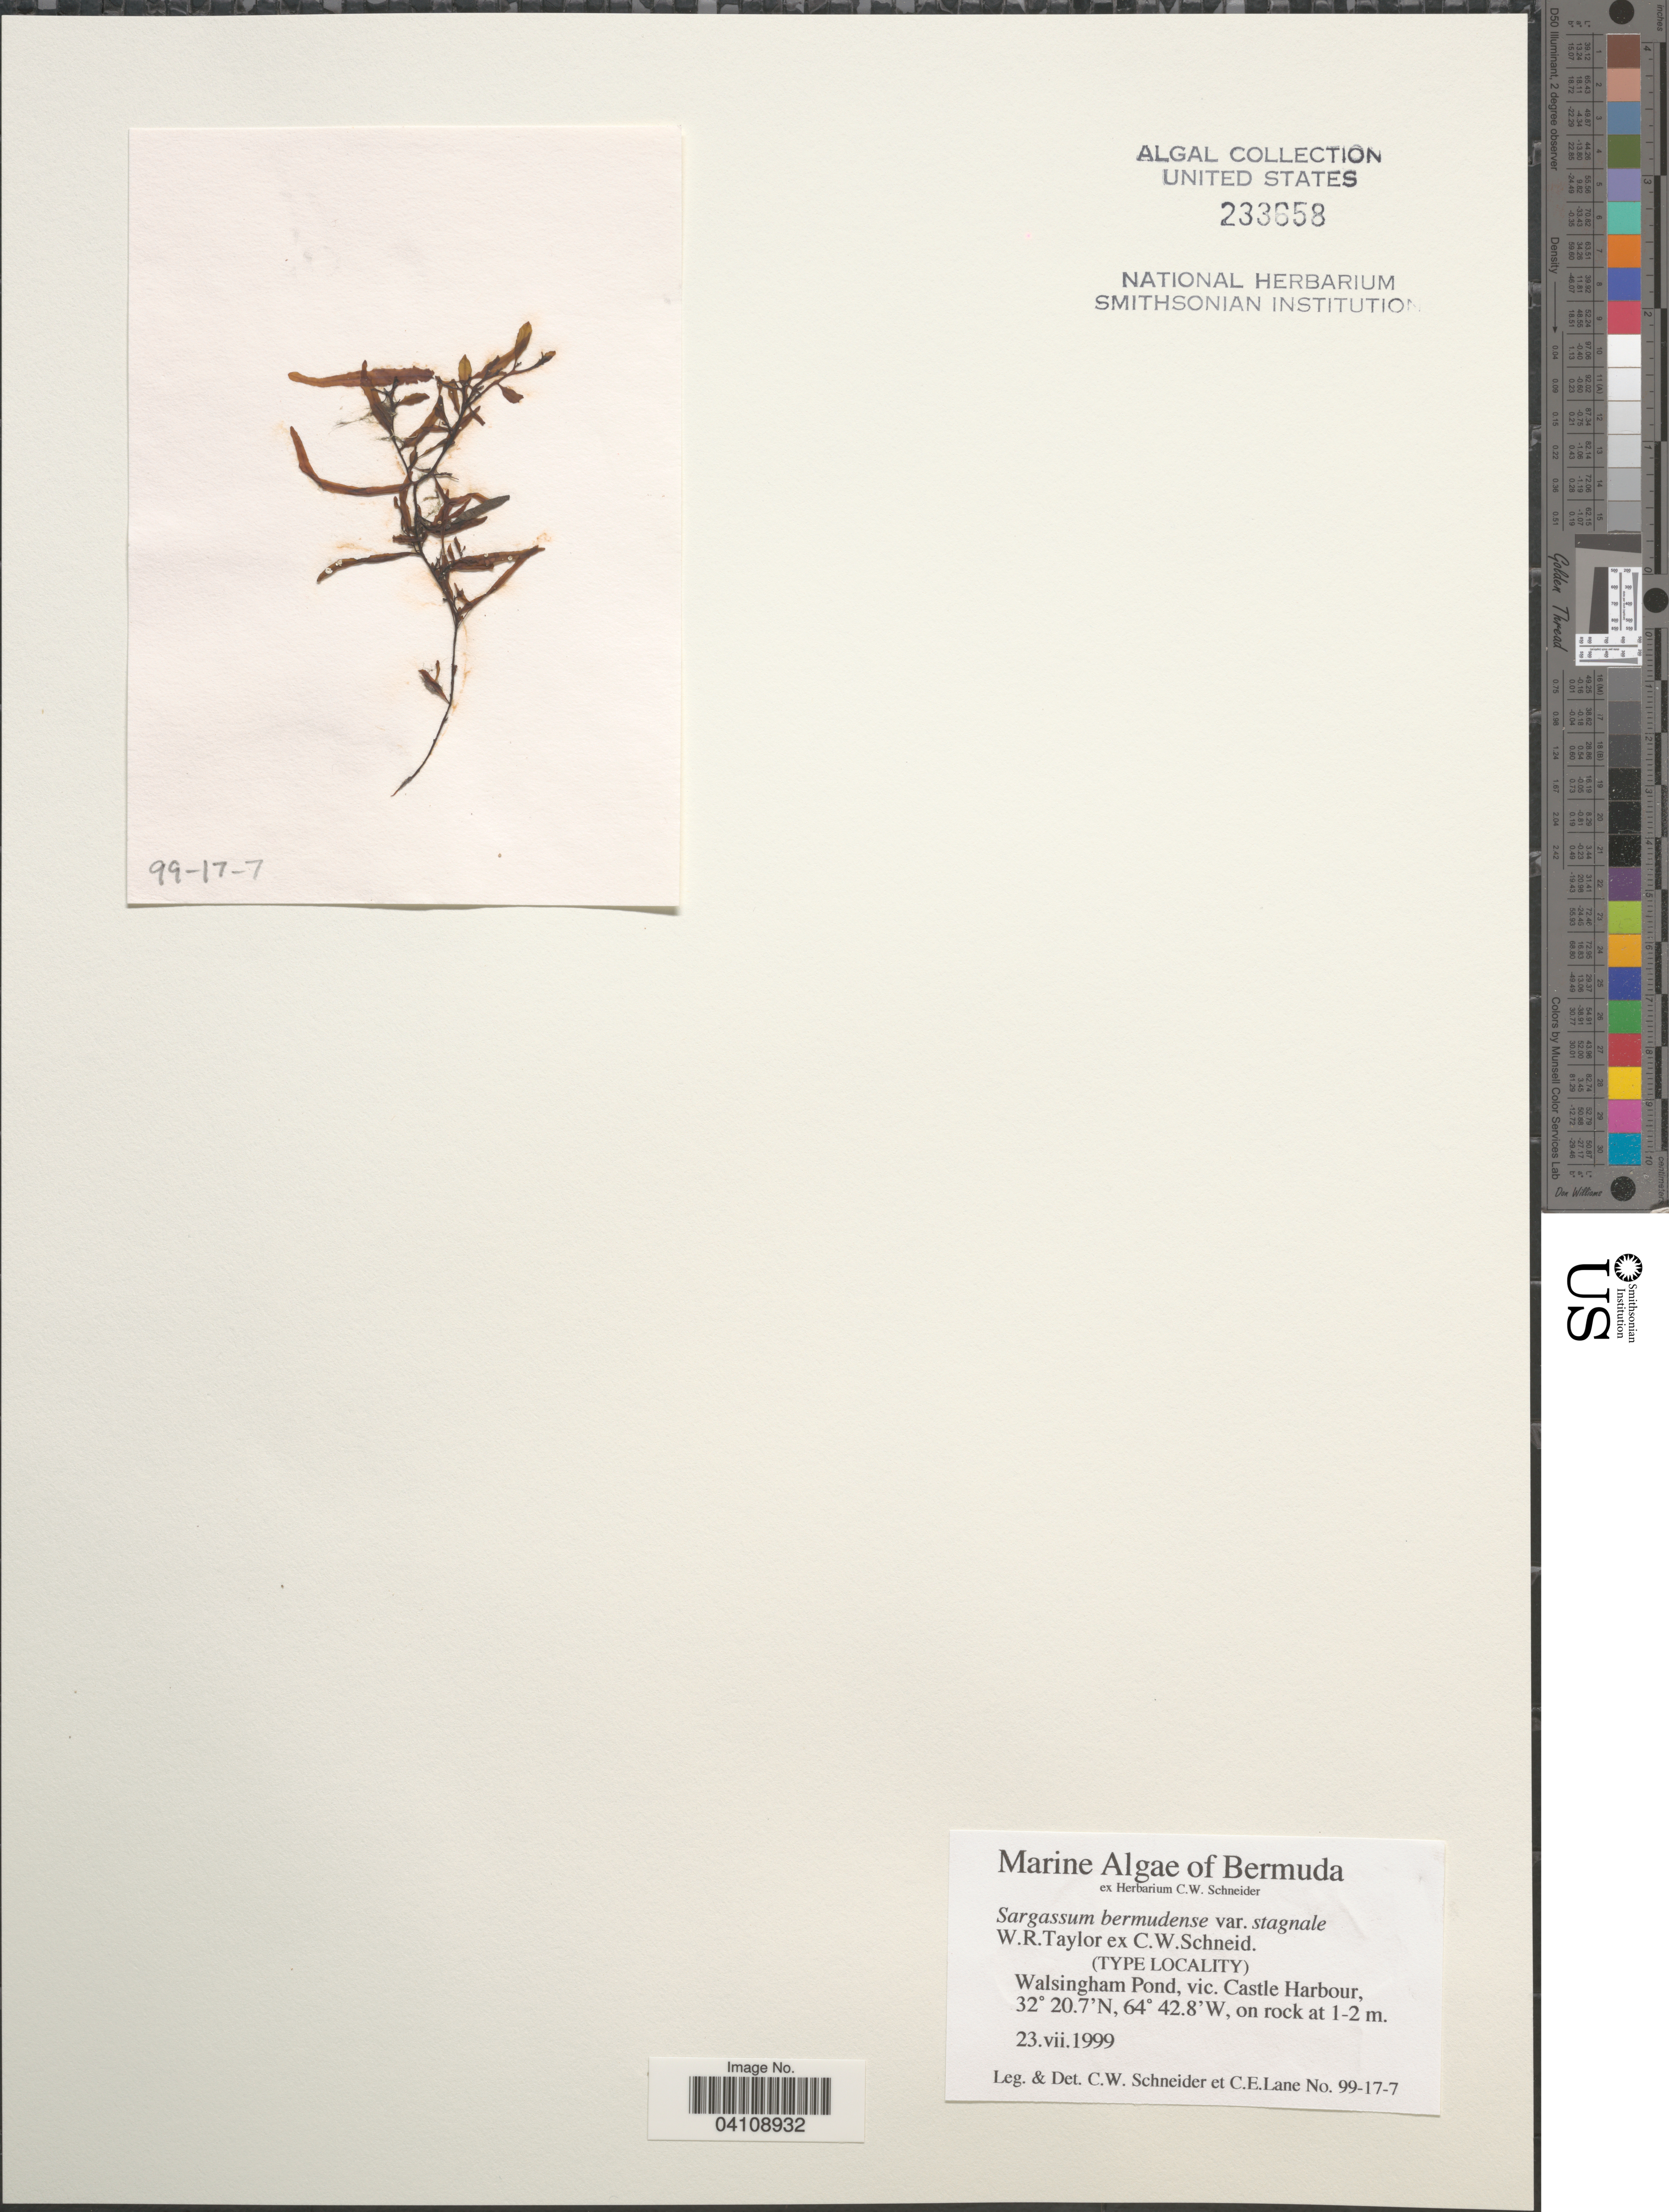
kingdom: Chromista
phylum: Ochrophyta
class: Phaeophyceae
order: Fucales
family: Sargassaceae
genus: Sargassum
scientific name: Sargassum bermudense var. stagnale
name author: W.R. Taylor ex C.W.Schneid.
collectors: C. W.Schneider & C. E. Lane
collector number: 99-17-7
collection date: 1999-07-23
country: Bermuda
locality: Walsingham Pond, vic. Castle Harbour.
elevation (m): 1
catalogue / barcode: US 233658